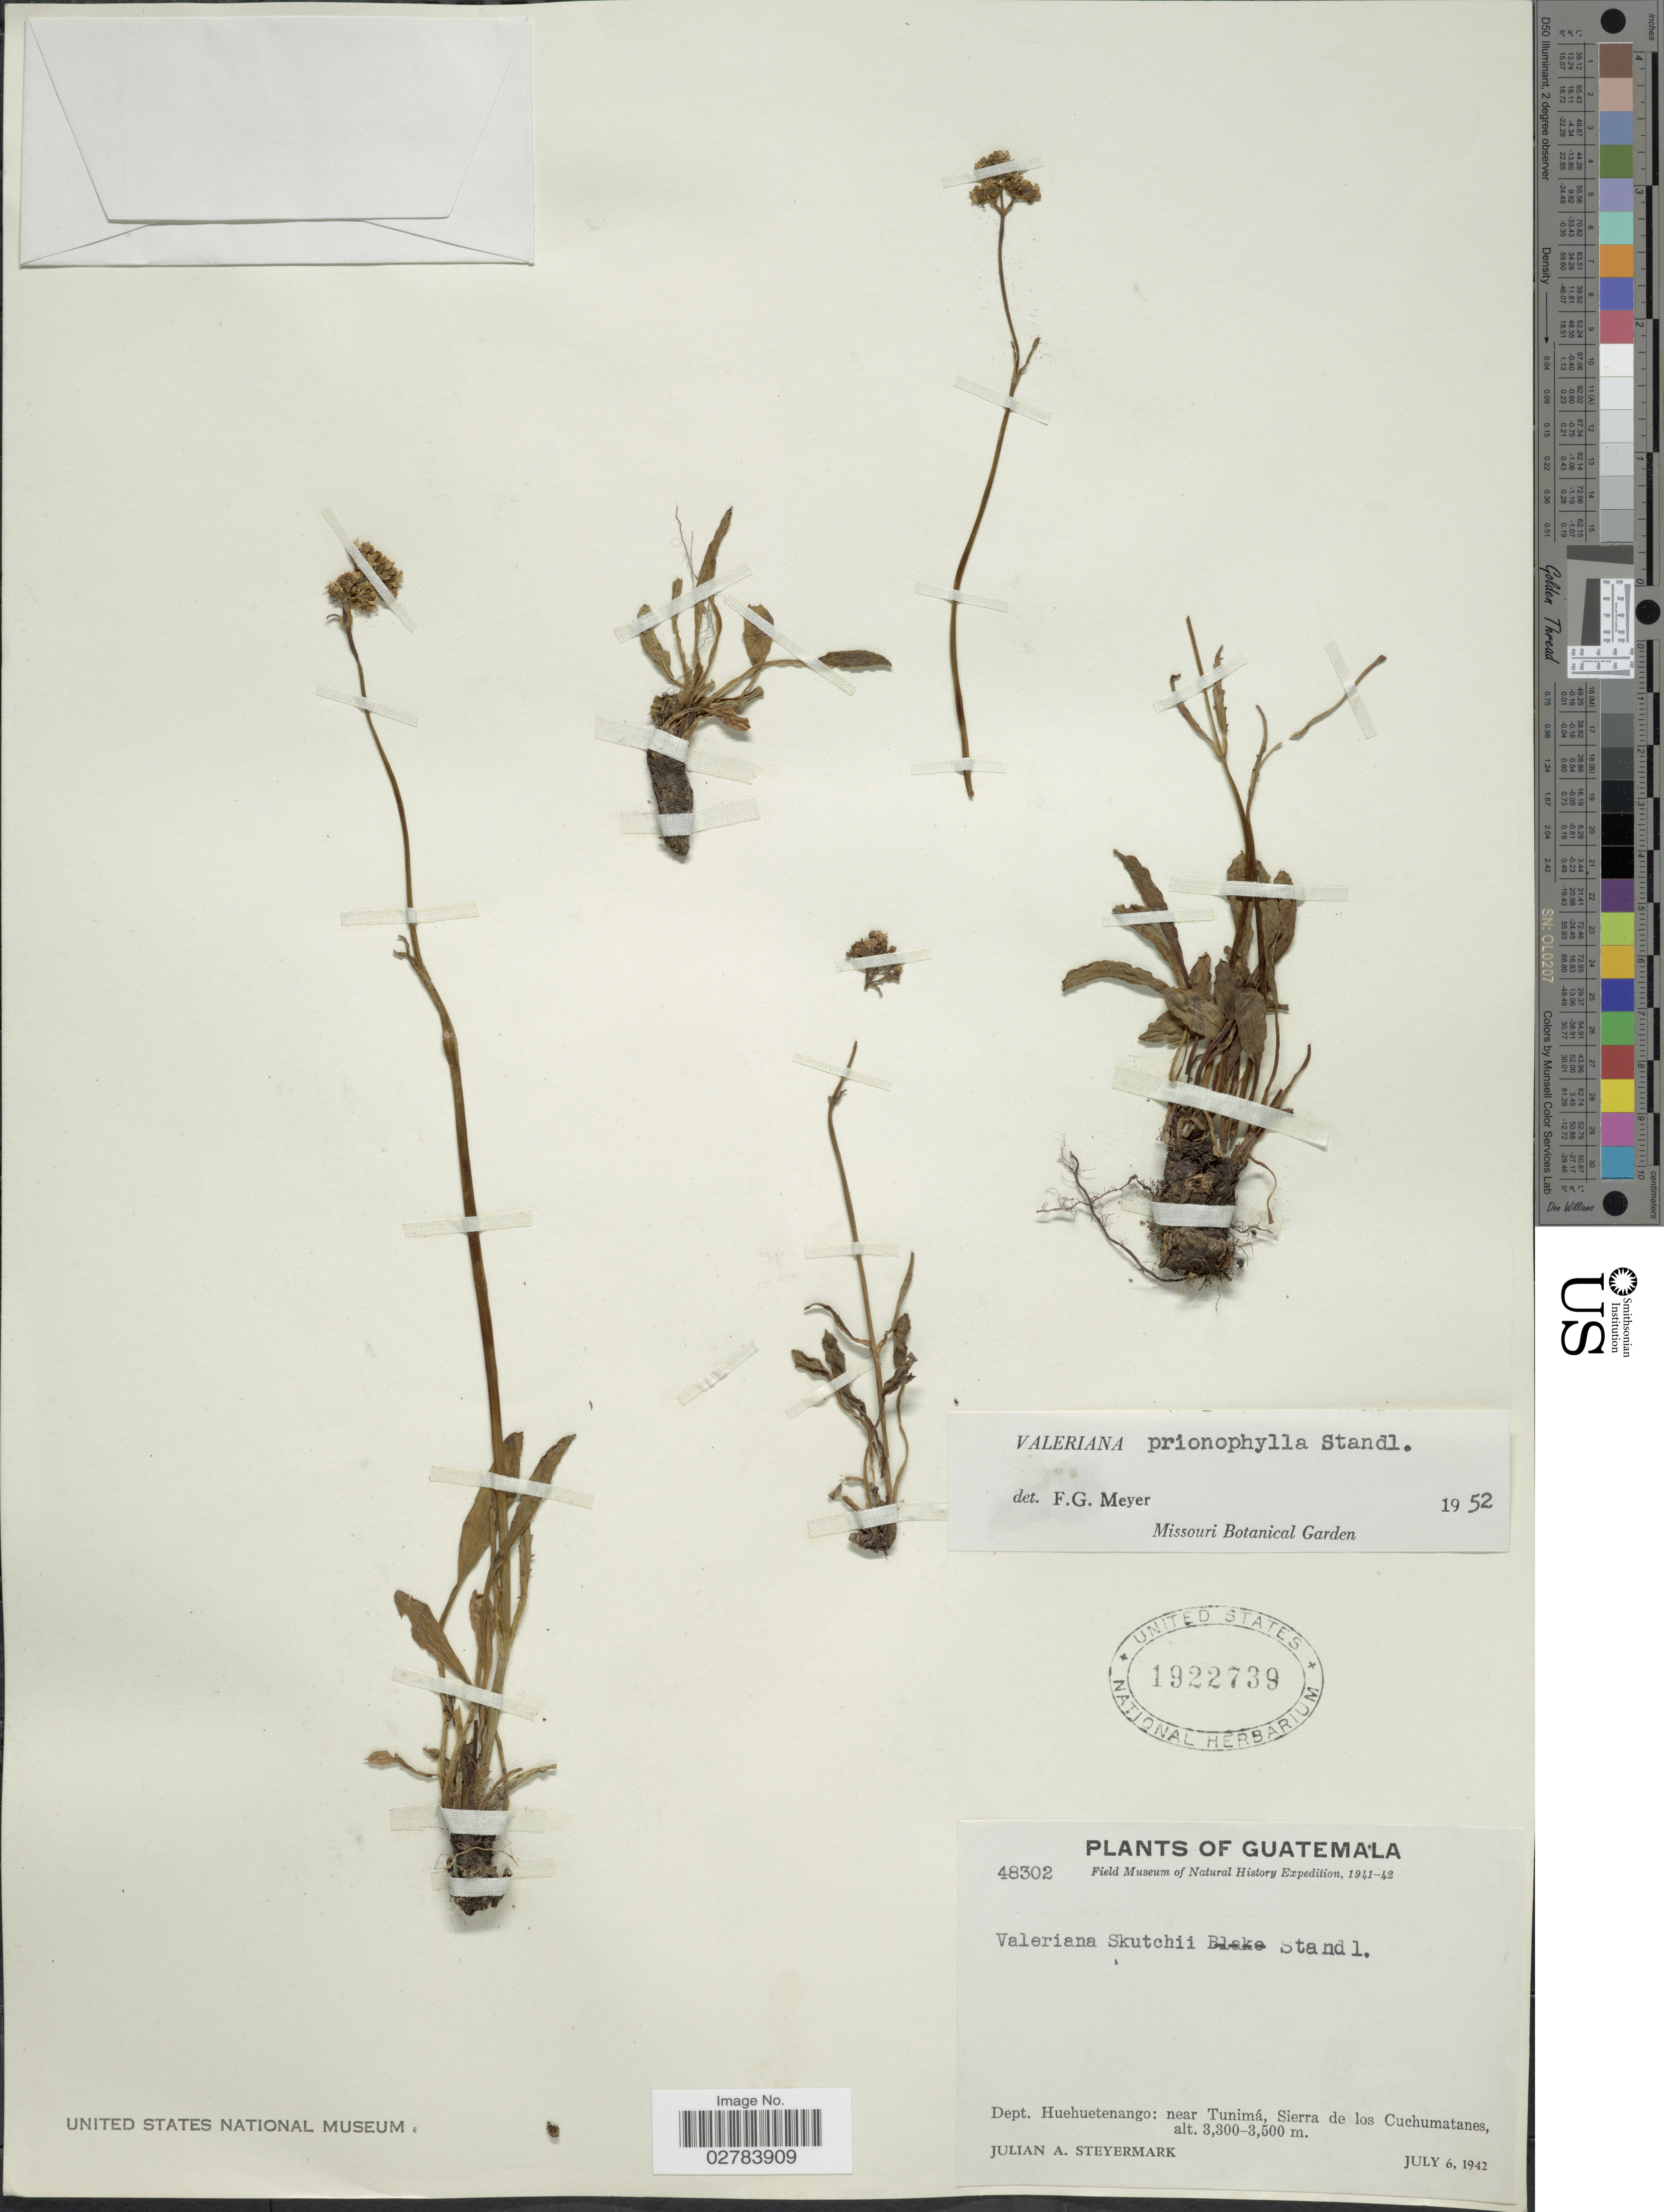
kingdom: Plantae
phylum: Tracheophyta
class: Magnoliopsida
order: Dipsacales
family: Caprifoliaceae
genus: Valeriana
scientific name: Valeriana prionophylla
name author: Standl.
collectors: J. Steyermark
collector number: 48302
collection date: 1942-07-06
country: Guatemala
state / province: Huehuetenango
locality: Near Tunimá, Sierra de los Cuchumatanes.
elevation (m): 3300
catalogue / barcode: US 1922739